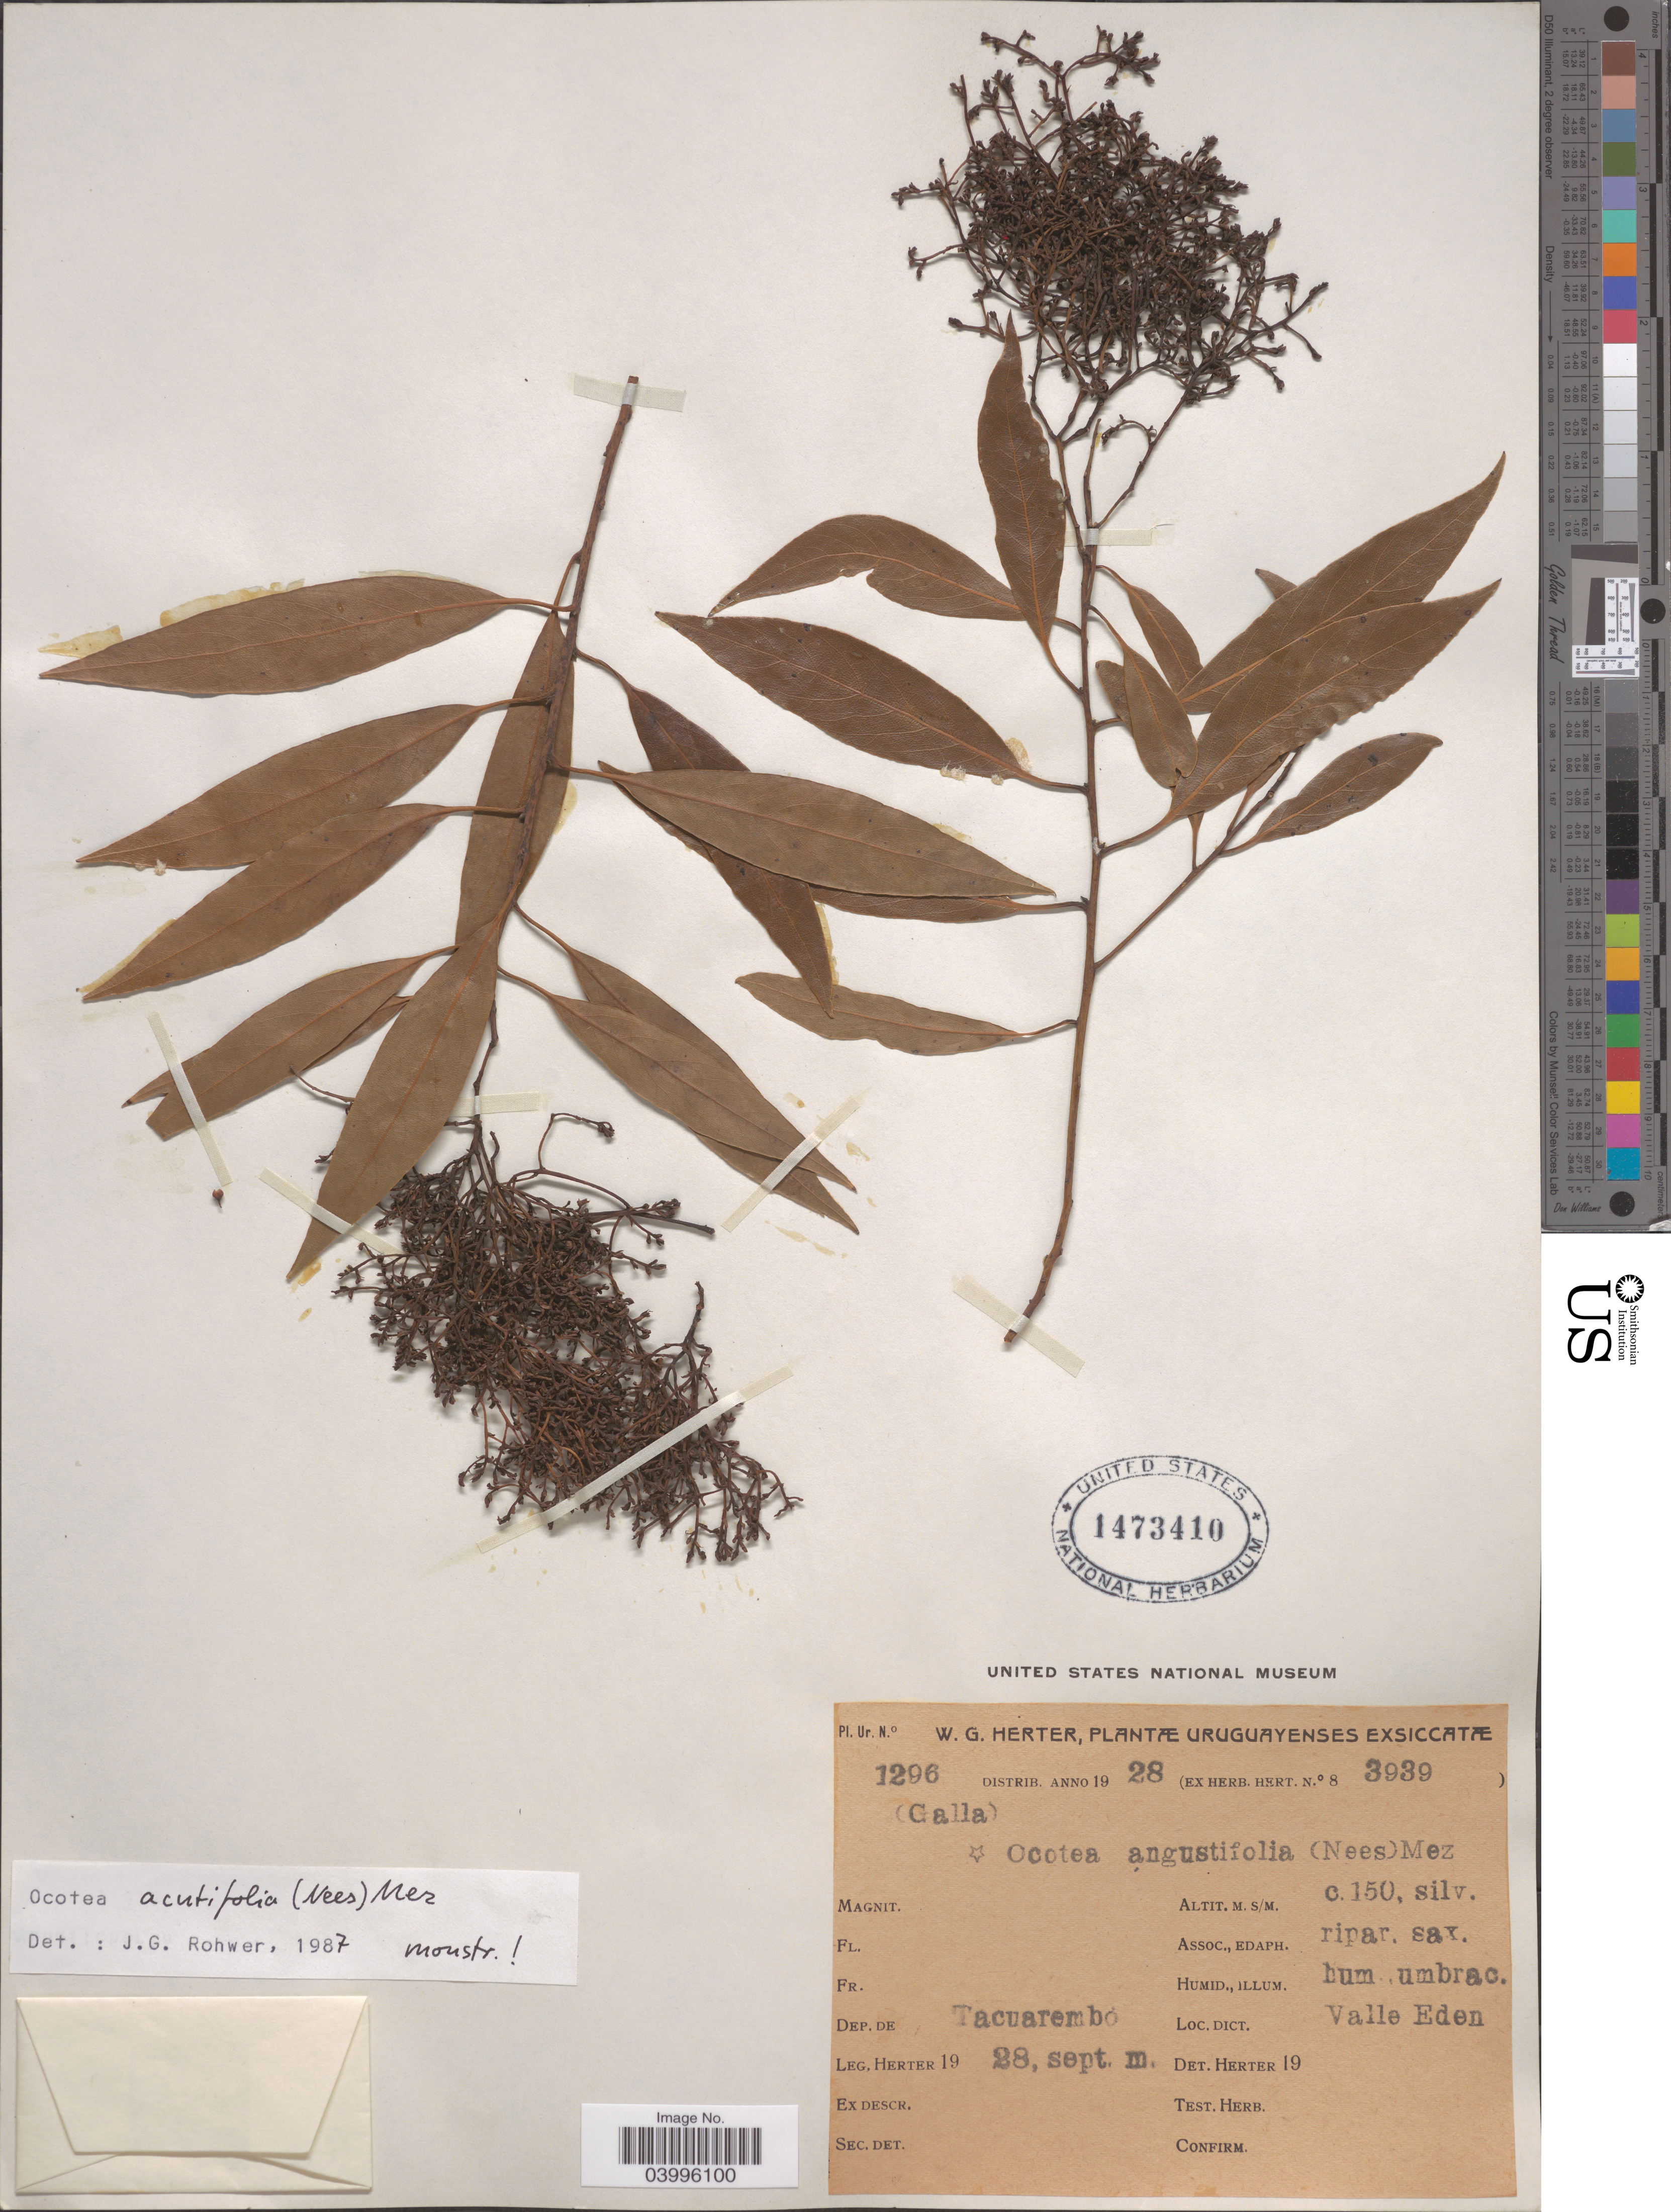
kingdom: Plantae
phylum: Tracheophyta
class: Magnoliopsida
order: Laurales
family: Lauraceae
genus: Ocotea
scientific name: Ocotea acutifolia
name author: (Nees) Mez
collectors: W. G. Herter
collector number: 1296/3939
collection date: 1928-09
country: Uruguay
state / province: Tacuarembó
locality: Valle Eden.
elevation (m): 150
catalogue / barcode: US 1473410